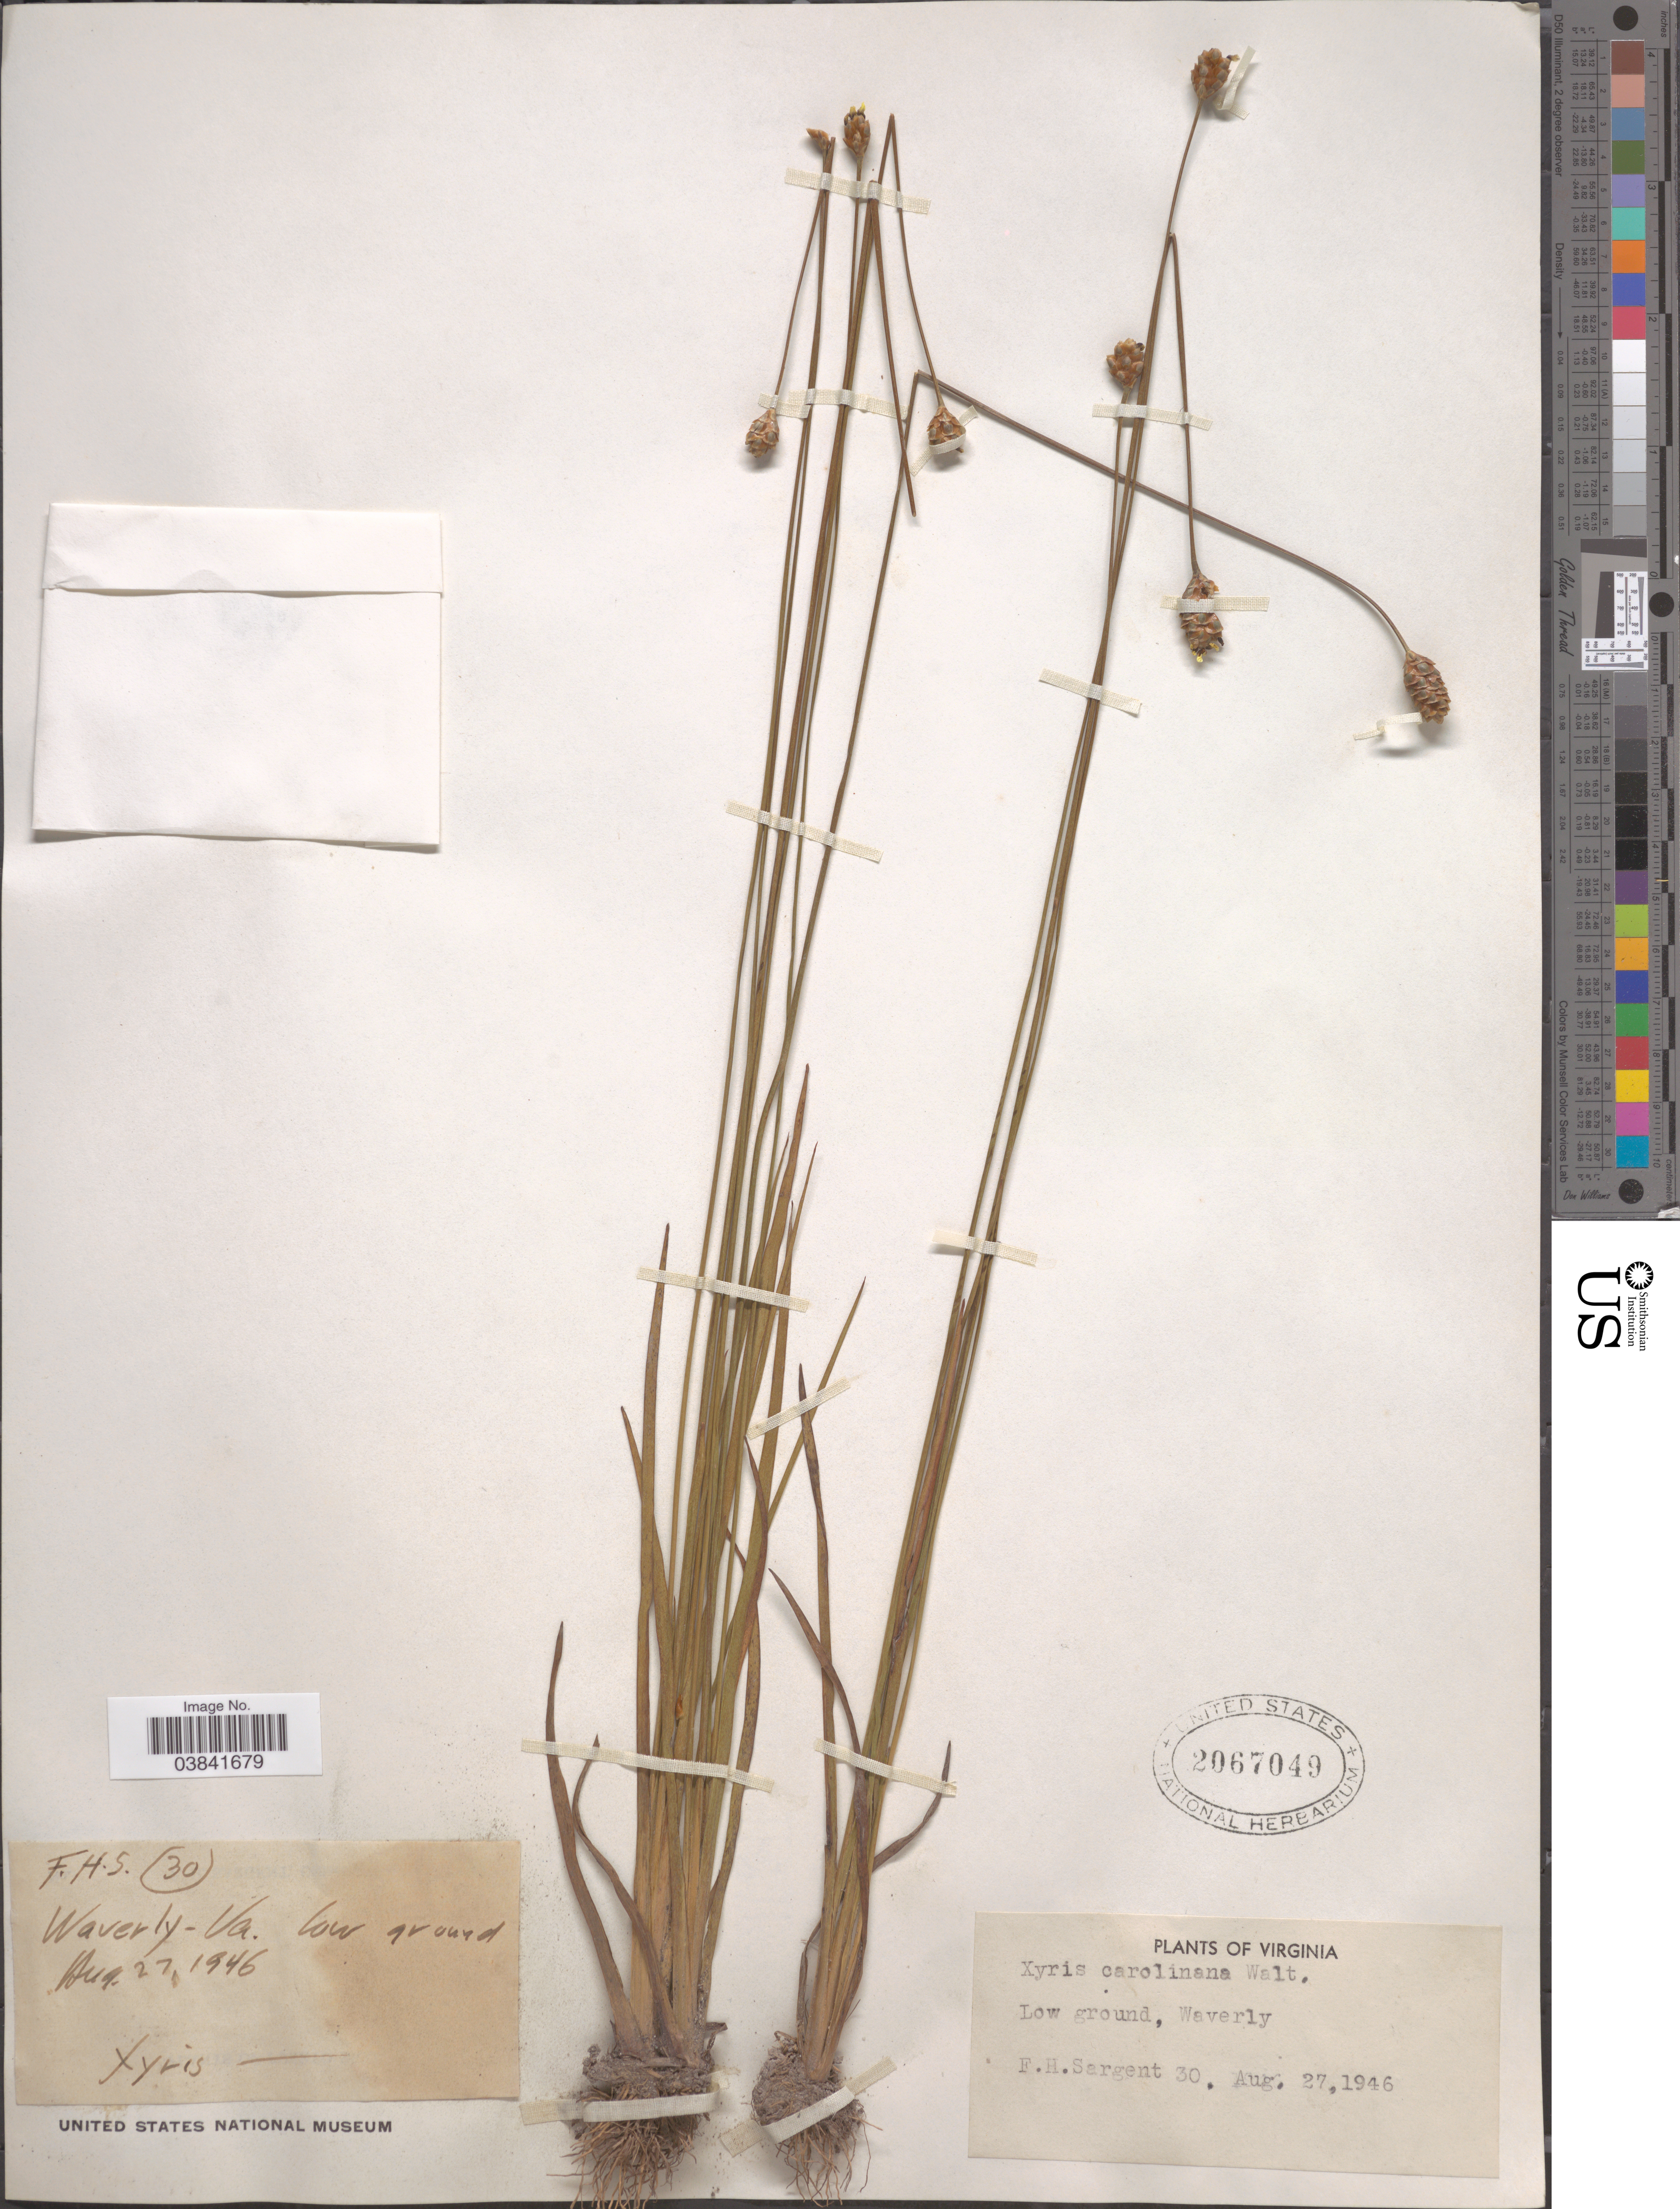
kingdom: Plantae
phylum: Tracheophyta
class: Liliopsida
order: Poales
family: Xyridaceae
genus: Xyris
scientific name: Xyris jupicai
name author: Rich.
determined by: Strong, Mark T., (BOT), Smithsonian Institution - National Museum of Natural History (UNITED STATES)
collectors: F. H. Sargent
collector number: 30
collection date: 1946-08-27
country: United States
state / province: Virginia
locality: Low ground, Waverly.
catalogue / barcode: US 2067049